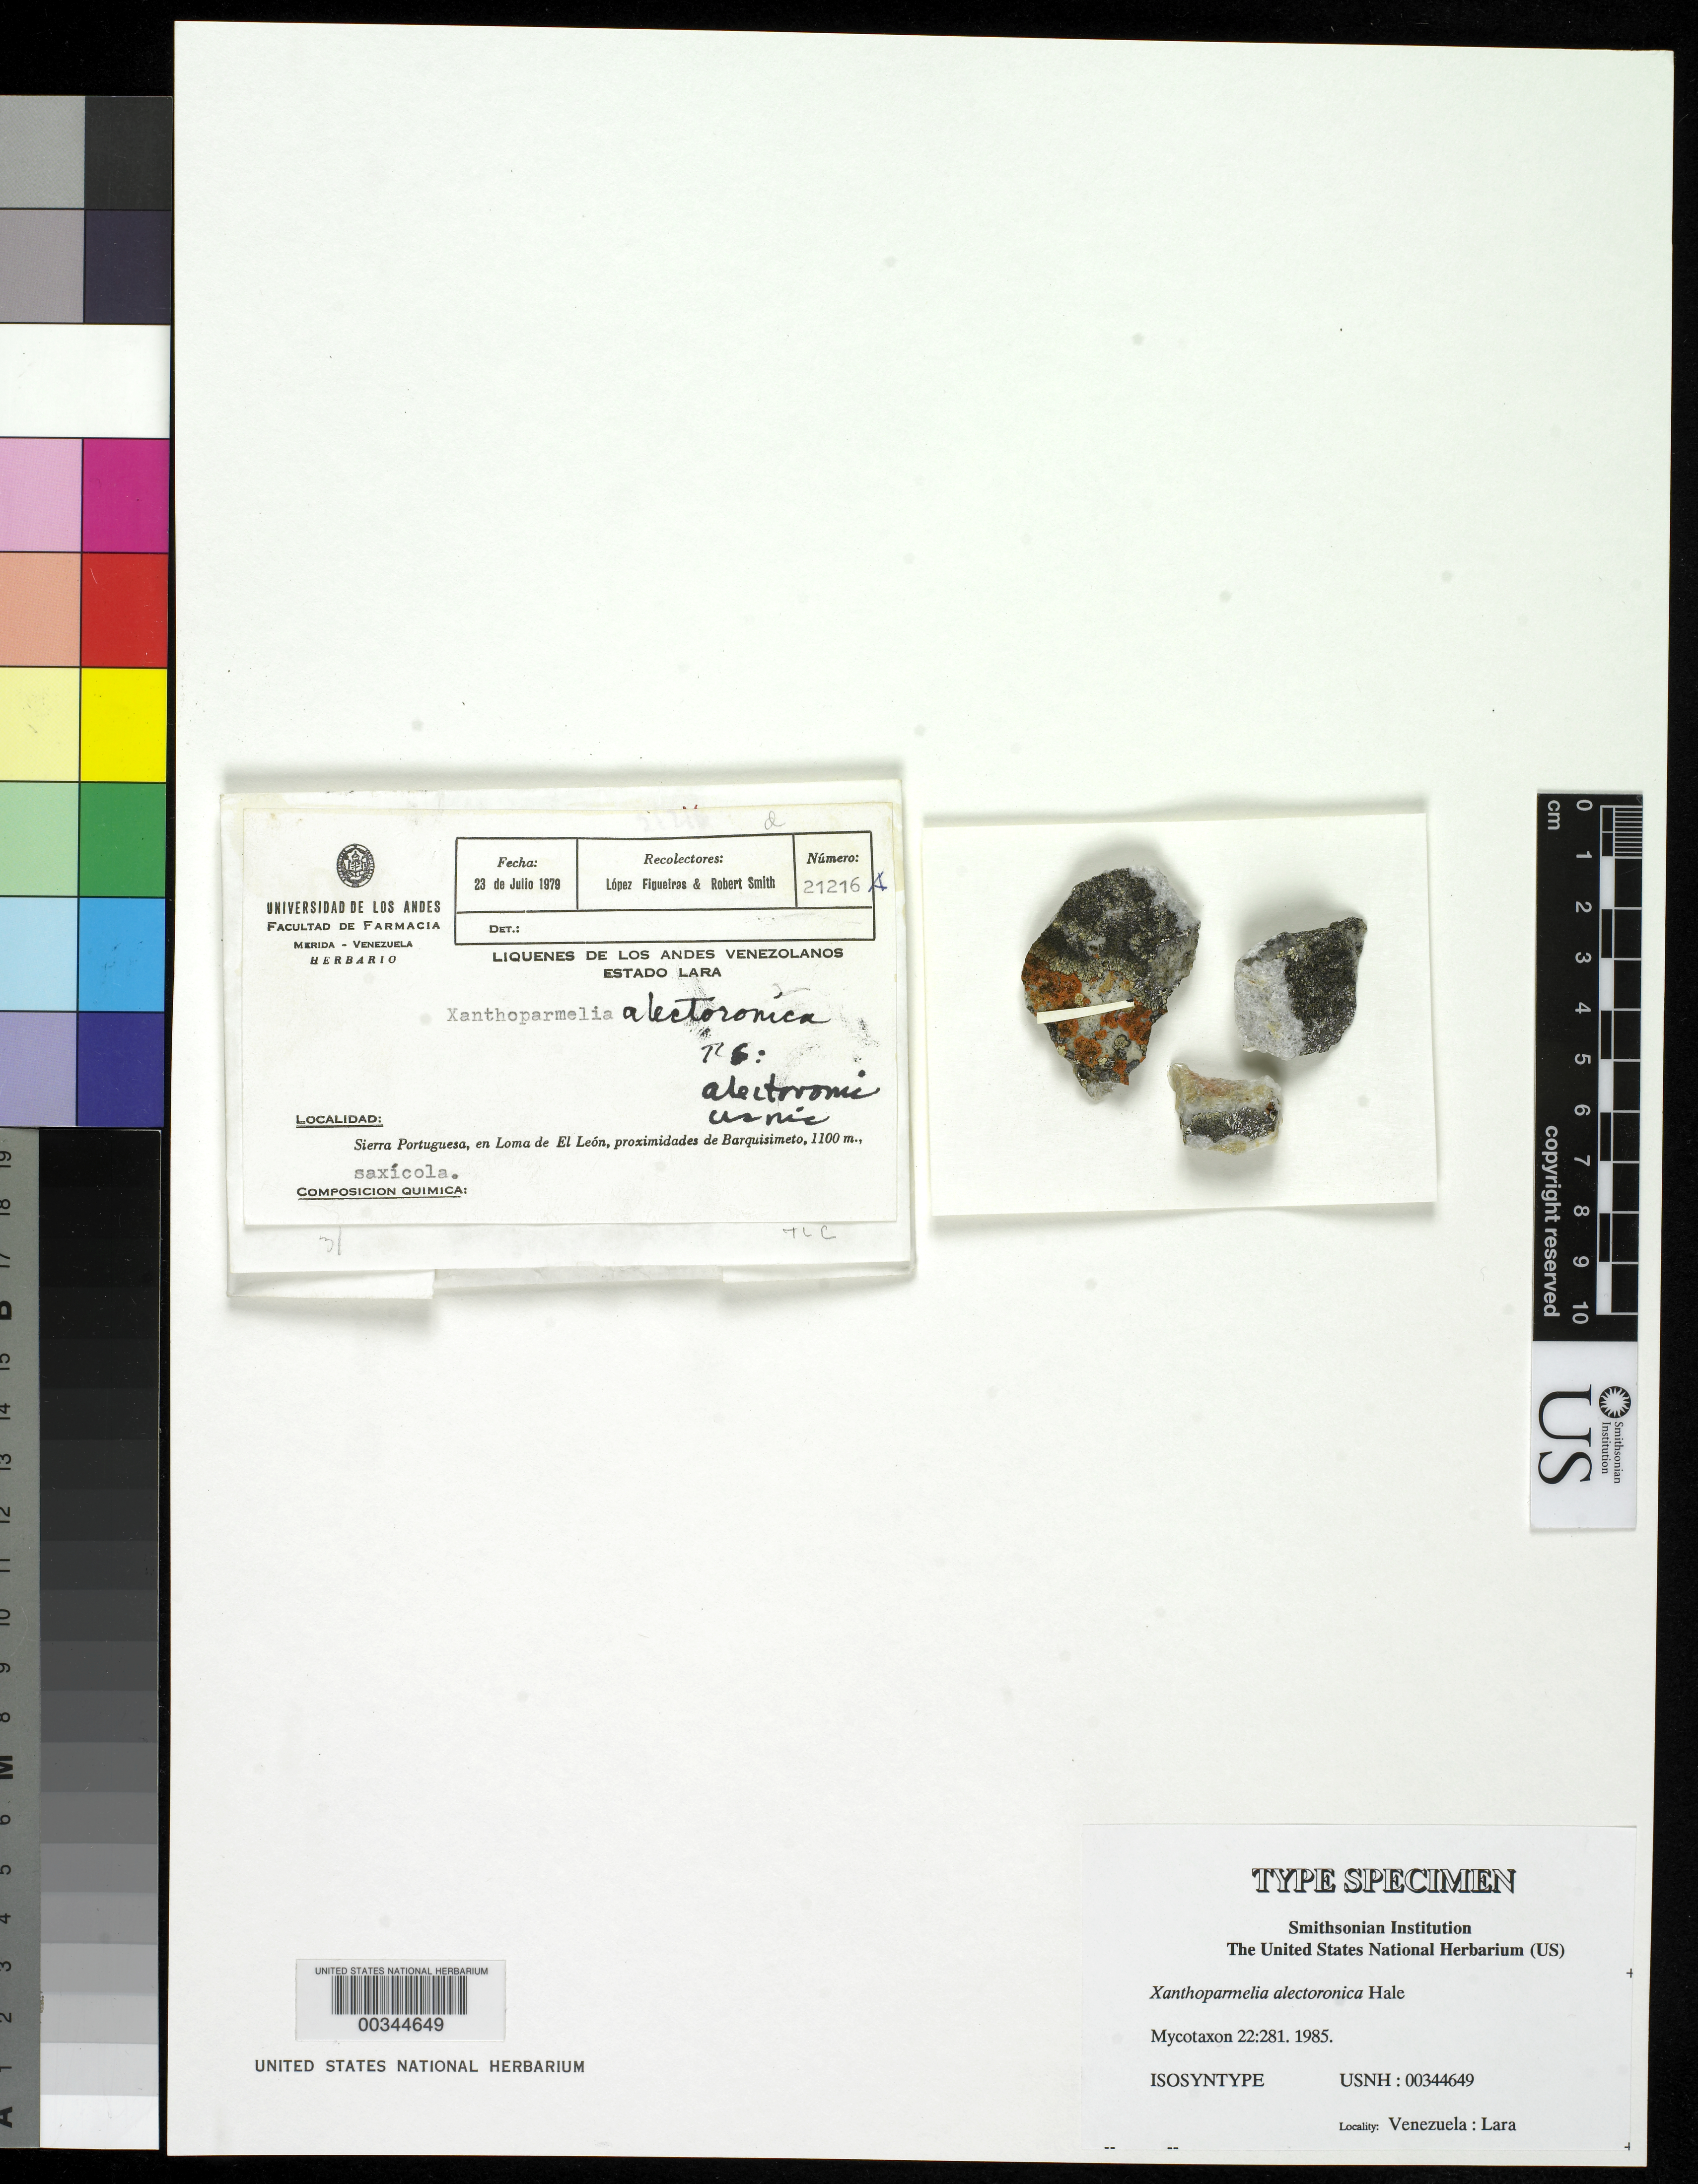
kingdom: Fungi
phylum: Ascomycota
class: Lecanoromycetes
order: Lecanorales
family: Parmeliaceae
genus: Xanthoparmelia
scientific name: Xanthoparmelia alectoronica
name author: Hale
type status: Isosyntype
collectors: M. López Figueiras & R. Smith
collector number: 21216 a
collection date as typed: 23 Jul 1979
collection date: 1979-07-23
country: Venezuela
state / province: Lara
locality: Sierra Portuguesa, en Loma de El Leon, proximidades de Barquisimeto. [Sierra Portuguesa, on Loma de El Leon, vicinity of Barquisimeto.]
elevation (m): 1100